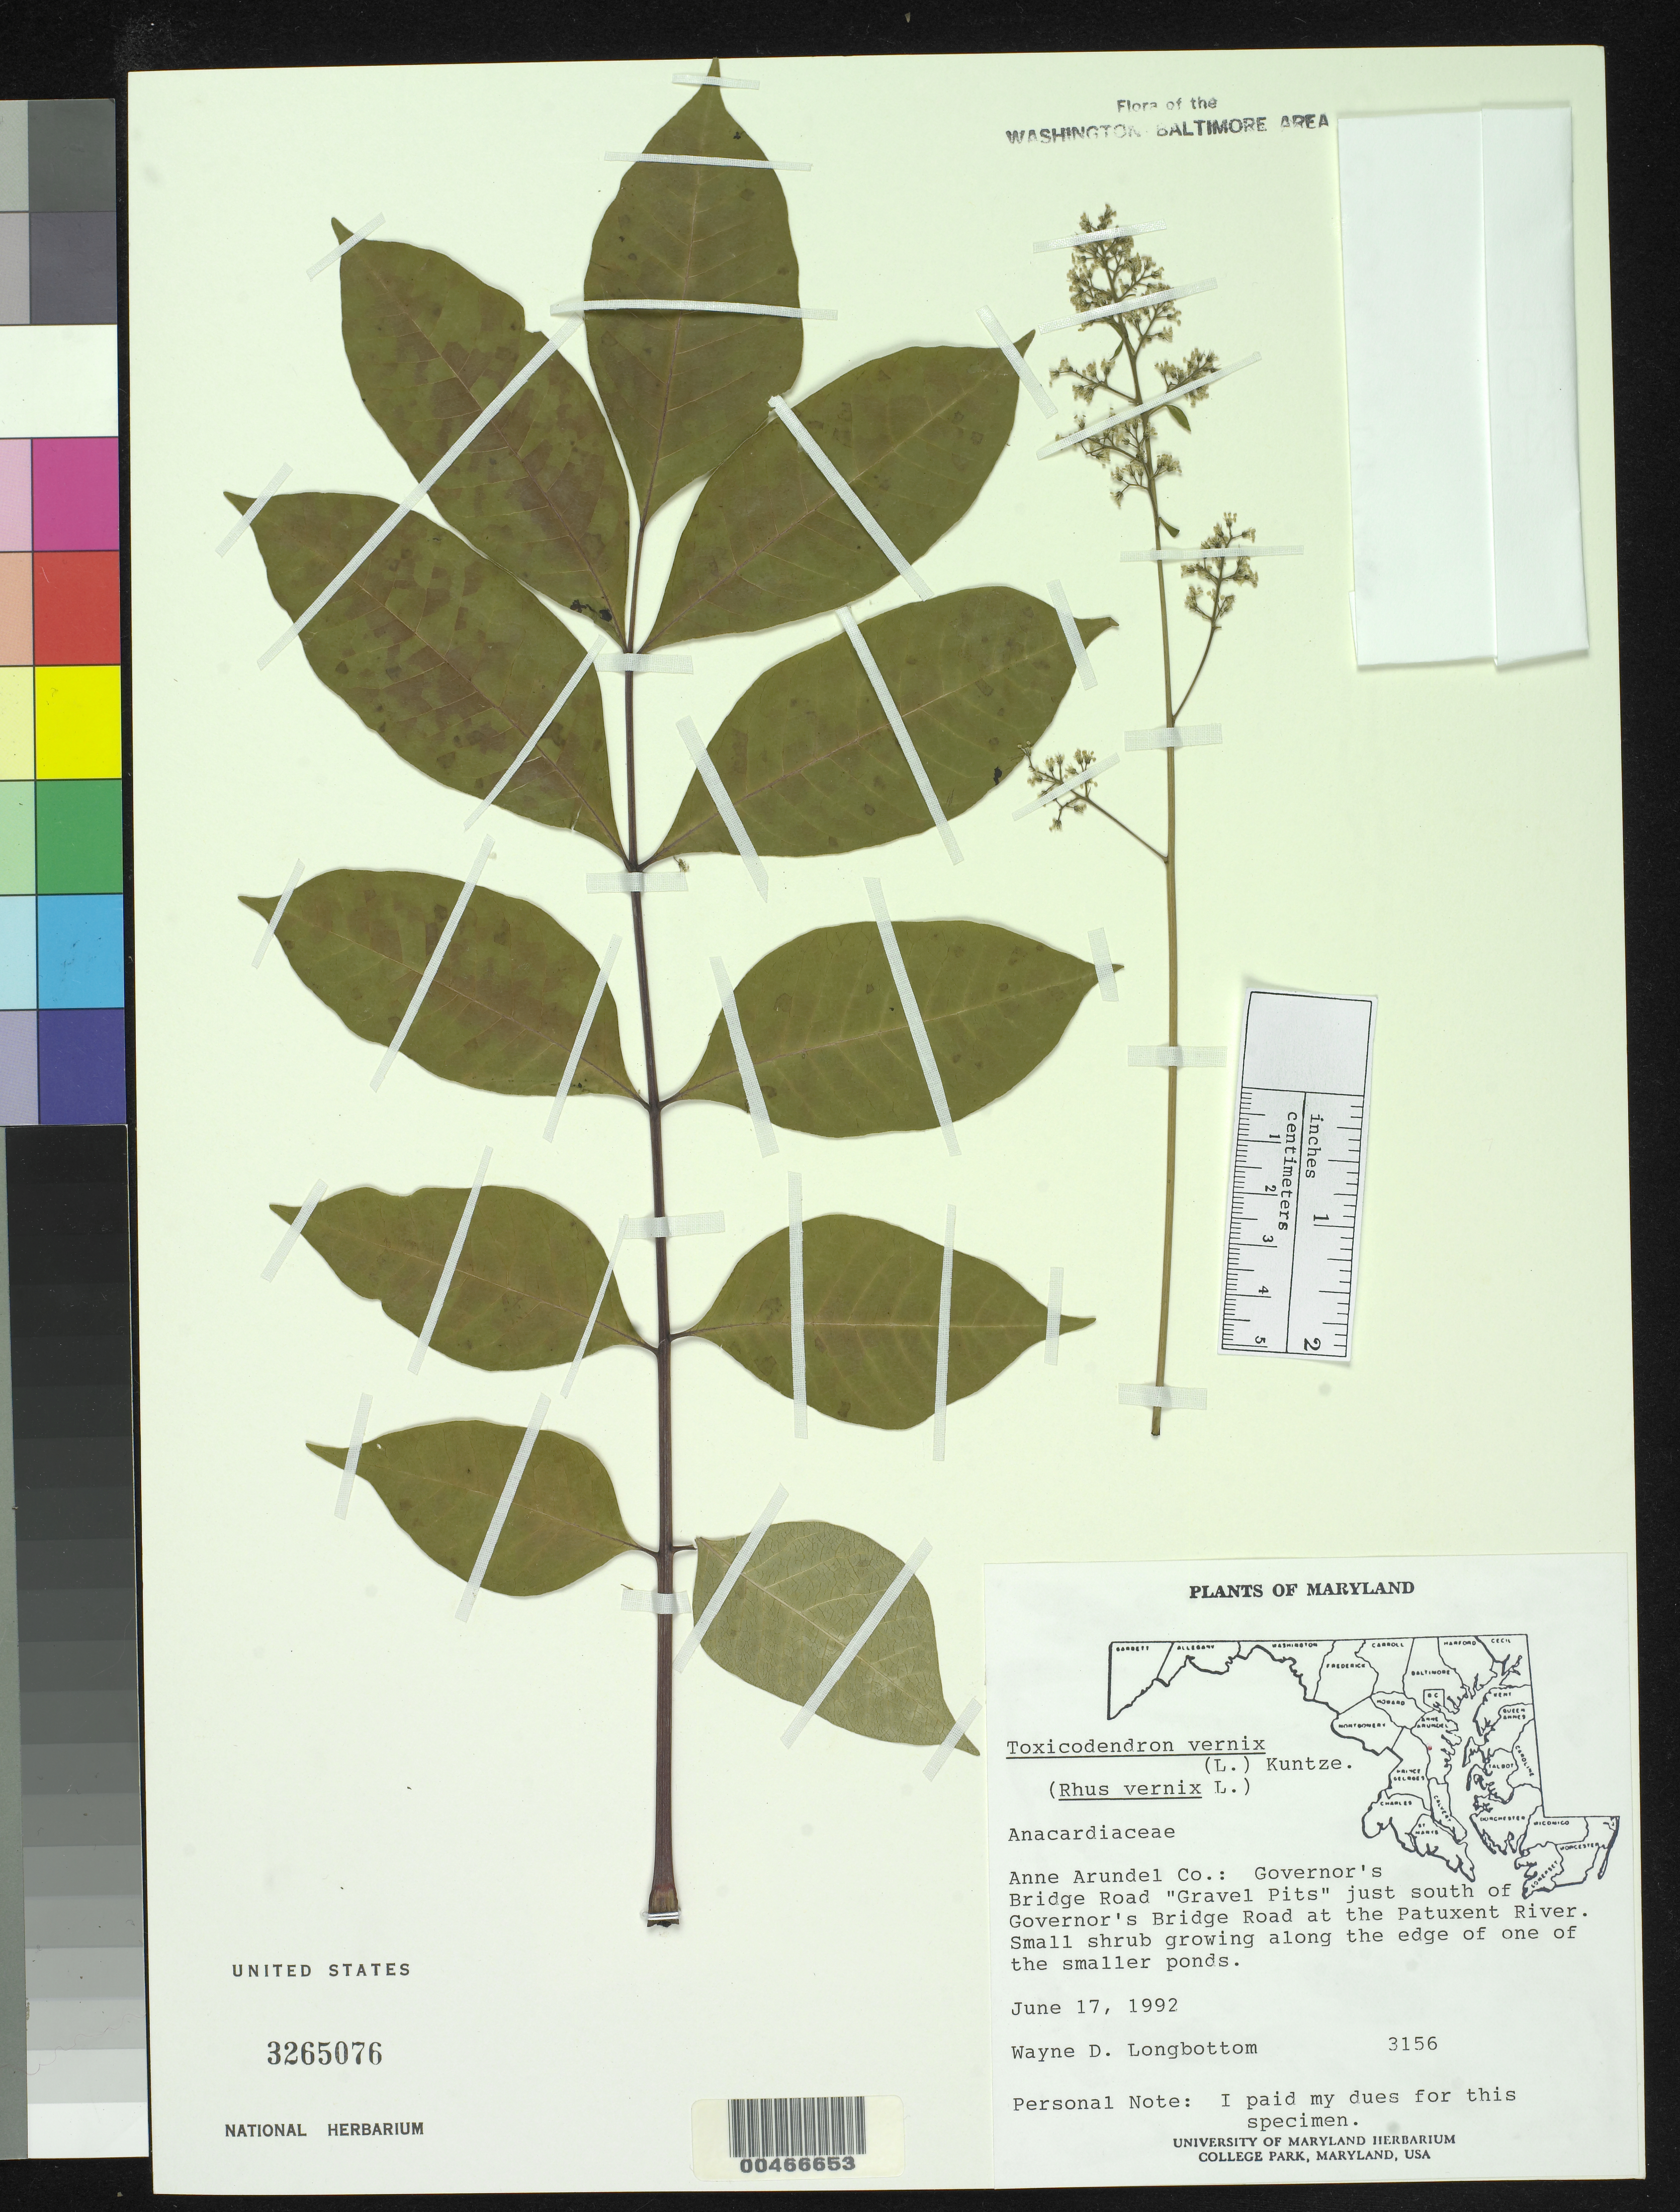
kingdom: Plantae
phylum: Tracheophyta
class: Magnoliopsida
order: Sapindales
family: Anacardiaceae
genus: Toxicodendron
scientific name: Toxicodendron vernix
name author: (L.) Kuntze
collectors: W. D. Longbottom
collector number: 3156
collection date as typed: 17 Jun 1992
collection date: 1992-06-17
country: United States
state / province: Maryland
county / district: Anne Arundel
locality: Governor's Bridge Road, Gravel Pits, S of Patuxent River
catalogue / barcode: US 3265076